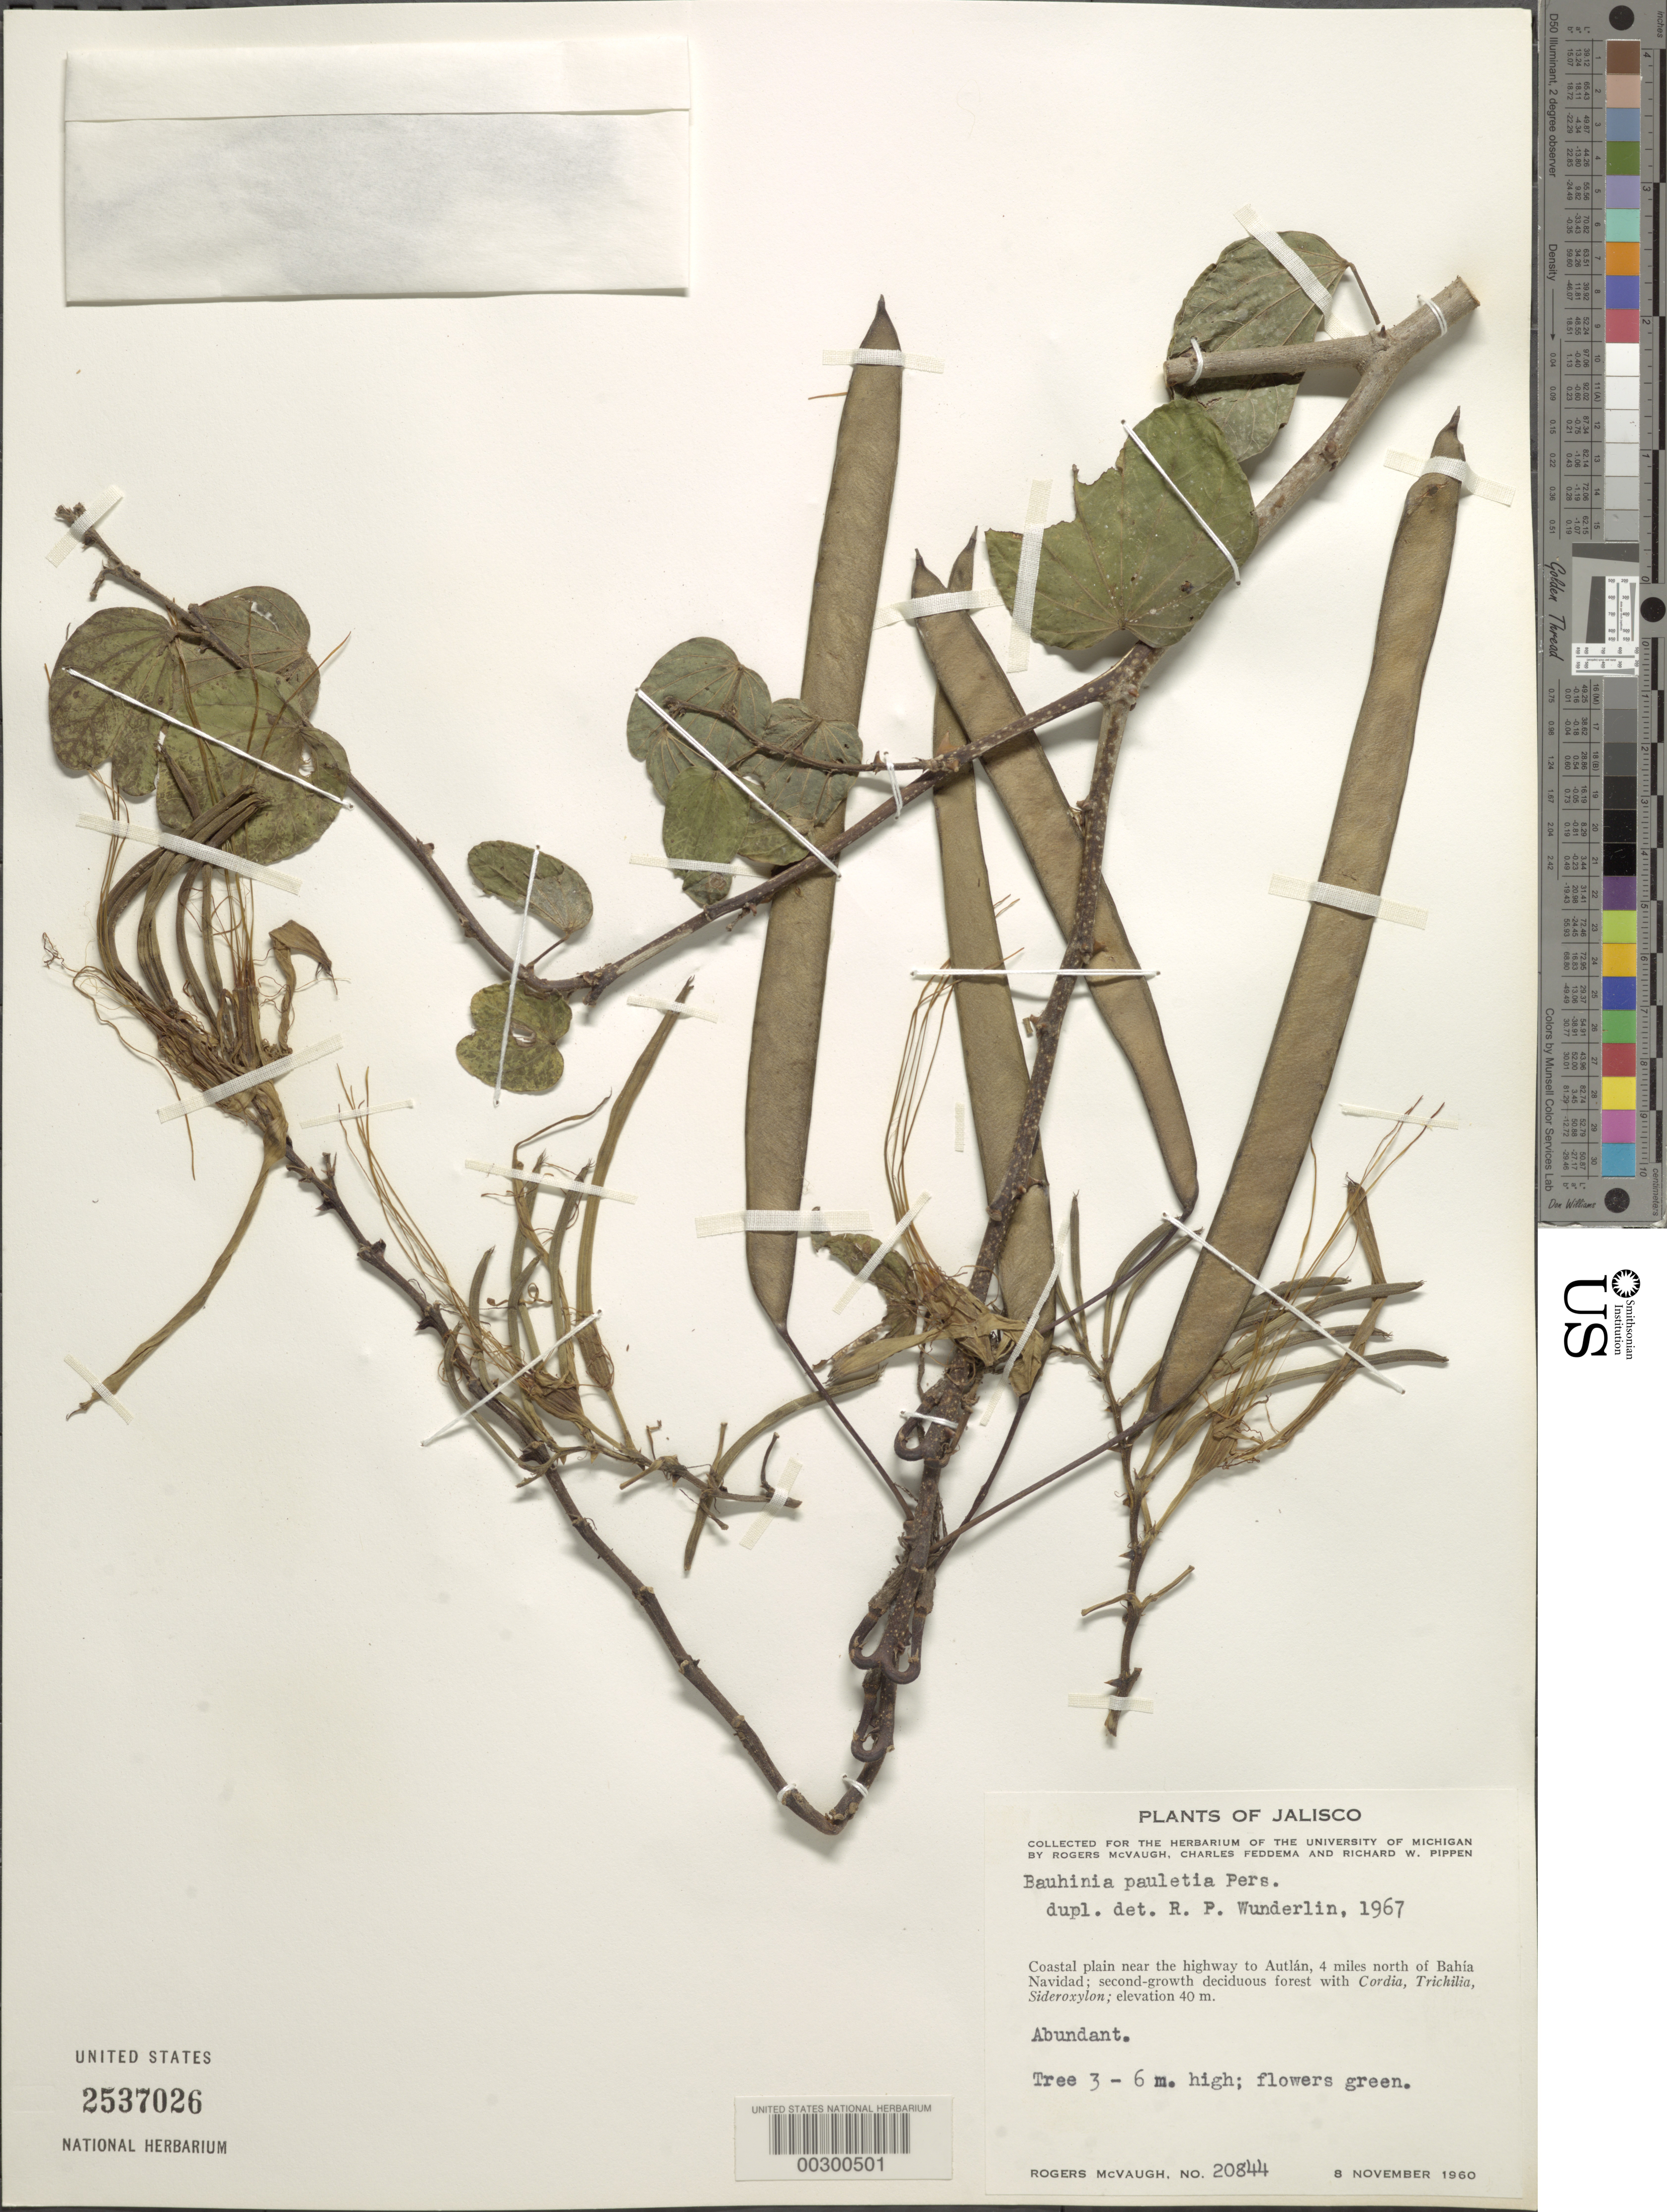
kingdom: Plantae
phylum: Tracheophyta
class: Magnoliopsida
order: Fabales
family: Fabaceae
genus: Bauhinia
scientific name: Bauhinia pauletia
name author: Pers.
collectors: R. McVaugh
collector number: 20844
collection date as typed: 08 Nov 1960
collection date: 1960-11-08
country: Mexico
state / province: Jalisco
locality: Near the highway to Autlán, 4 mi N of Bahia Navidad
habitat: Coastal plain; second-growth deciduous forest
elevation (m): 40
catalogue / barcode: US 2537026